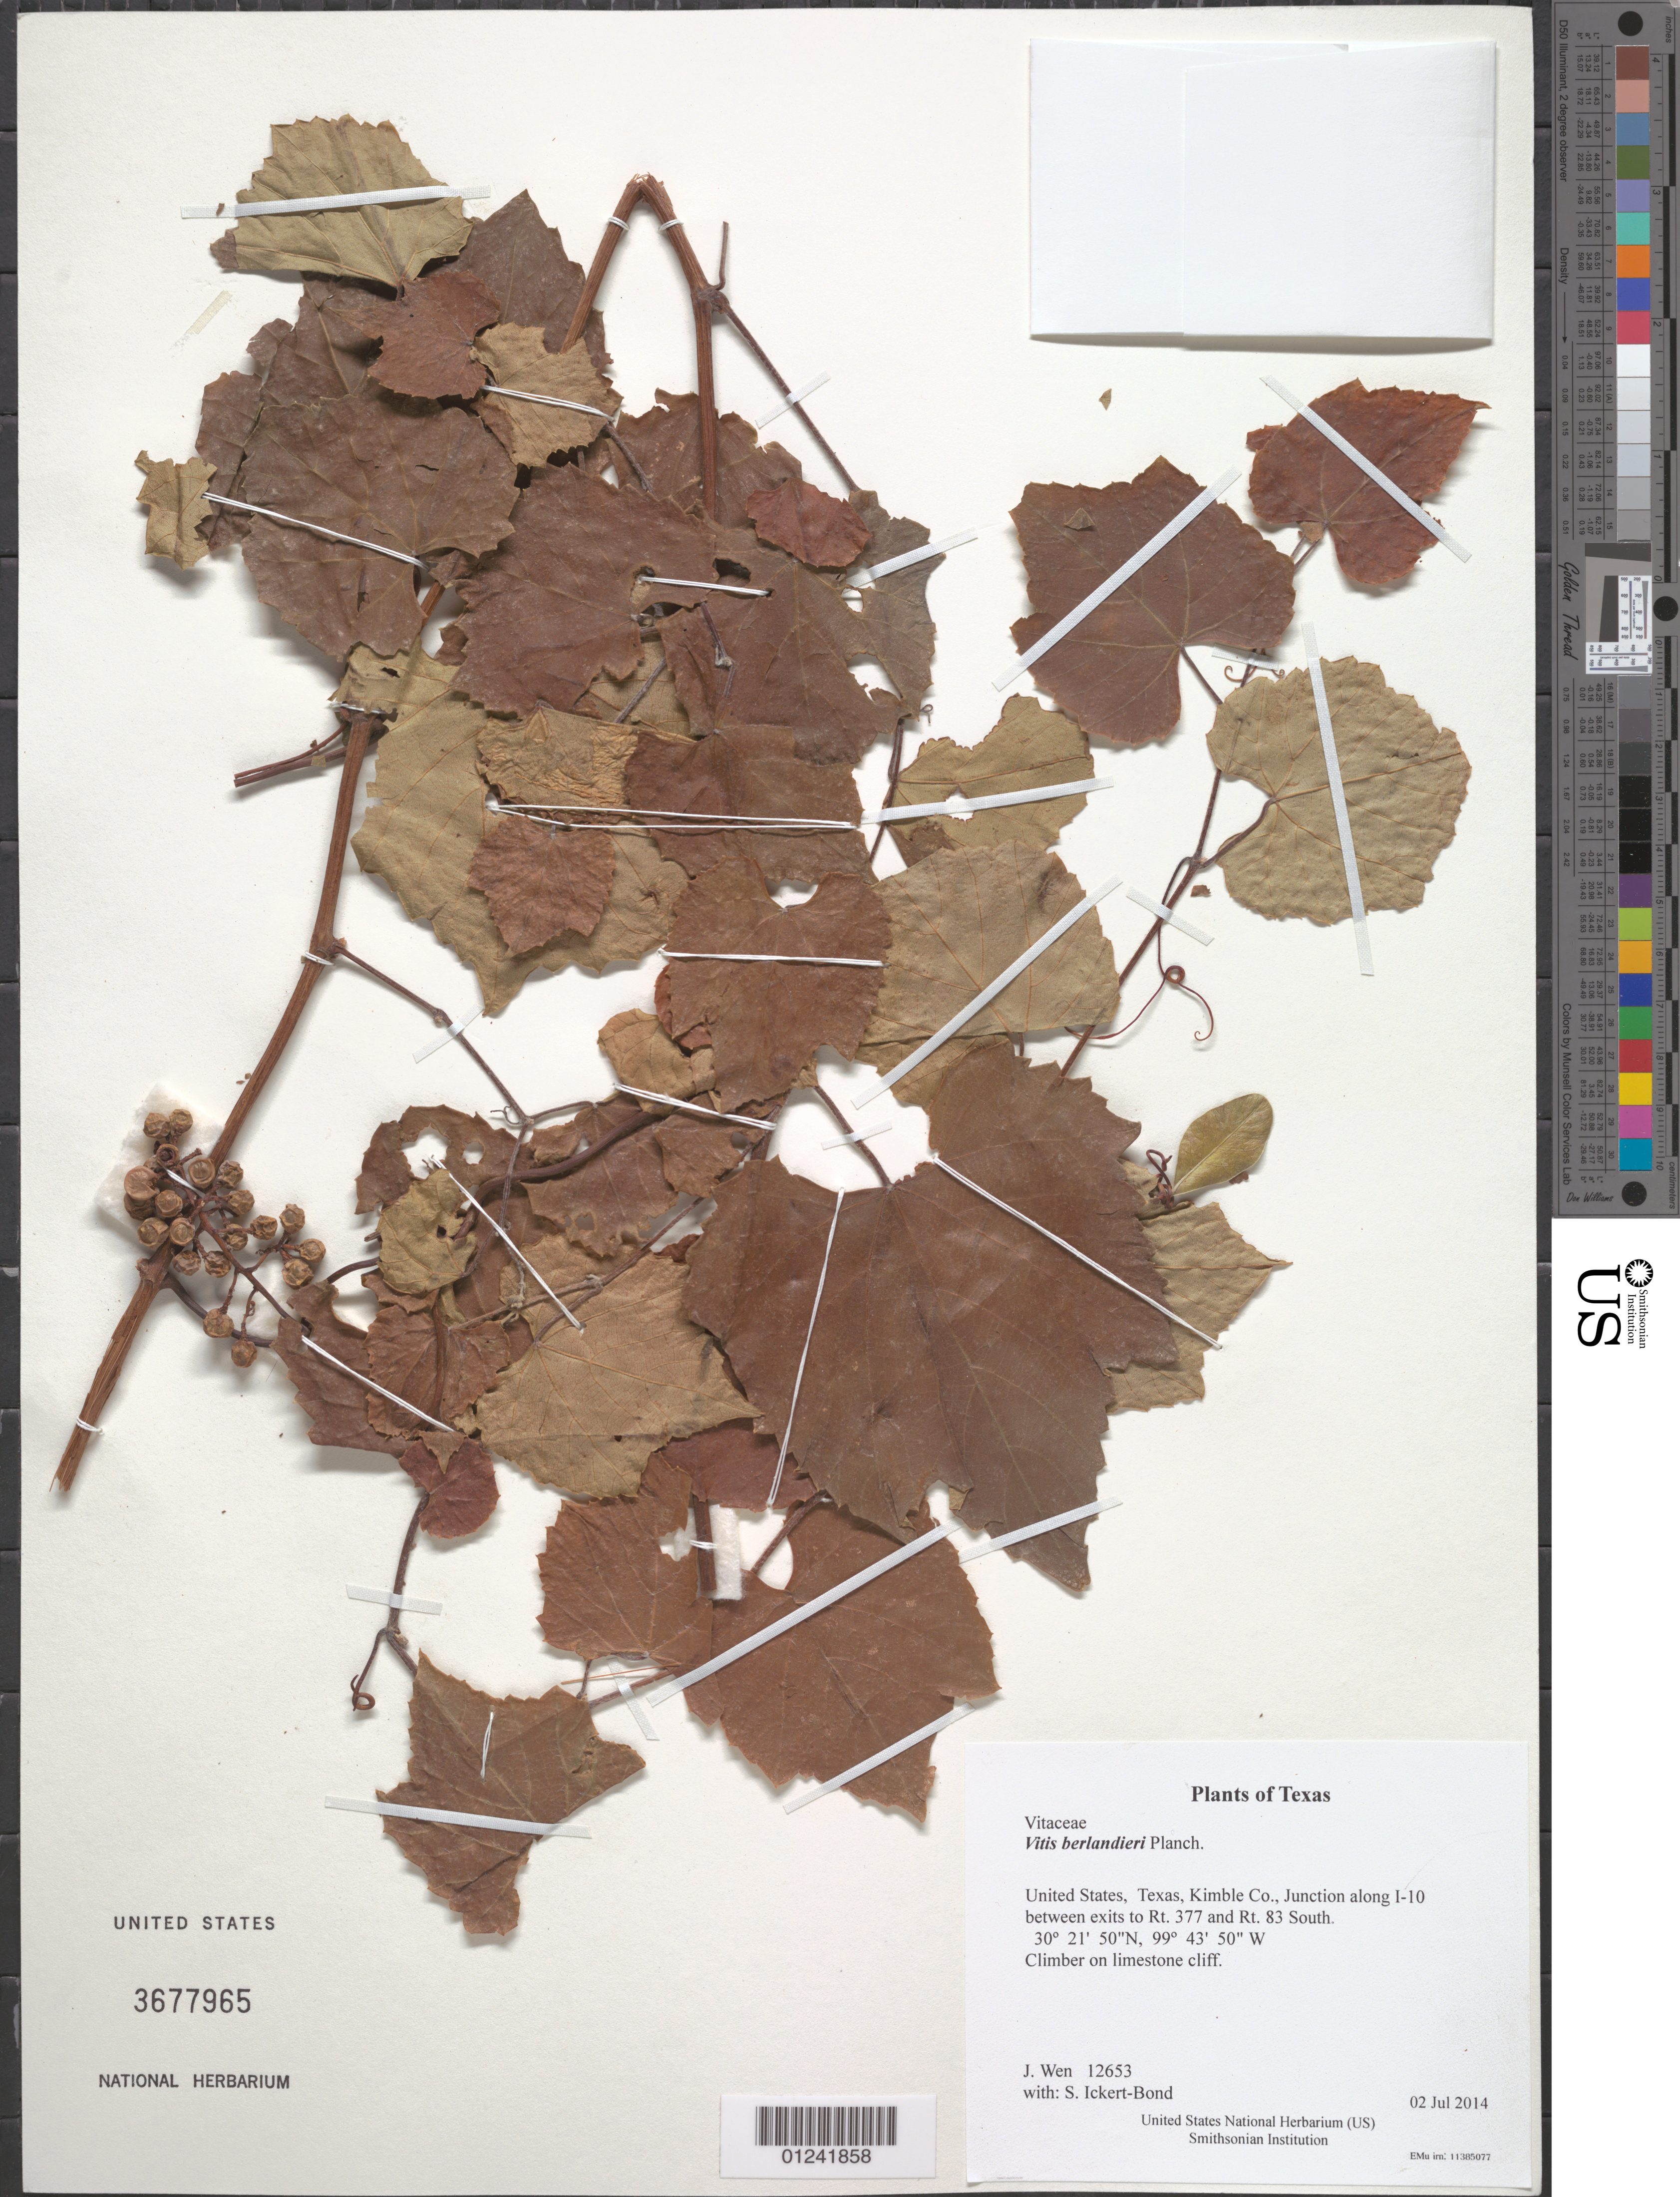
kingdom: Plantae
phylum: Tracheophyta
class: Magnoliopsida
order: Vitales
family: Vitaceae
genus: Vitis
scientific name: Vitis berlandieri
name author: Planch.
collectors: J. Wen & S. Ickert-Bond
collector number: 12653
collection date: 2014-07-02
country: United States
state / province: Texas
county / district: Kimble Co.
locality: Junction along I-10 between exits to Rt. 377 and Rt. 83 South.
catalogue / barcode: US 3677965